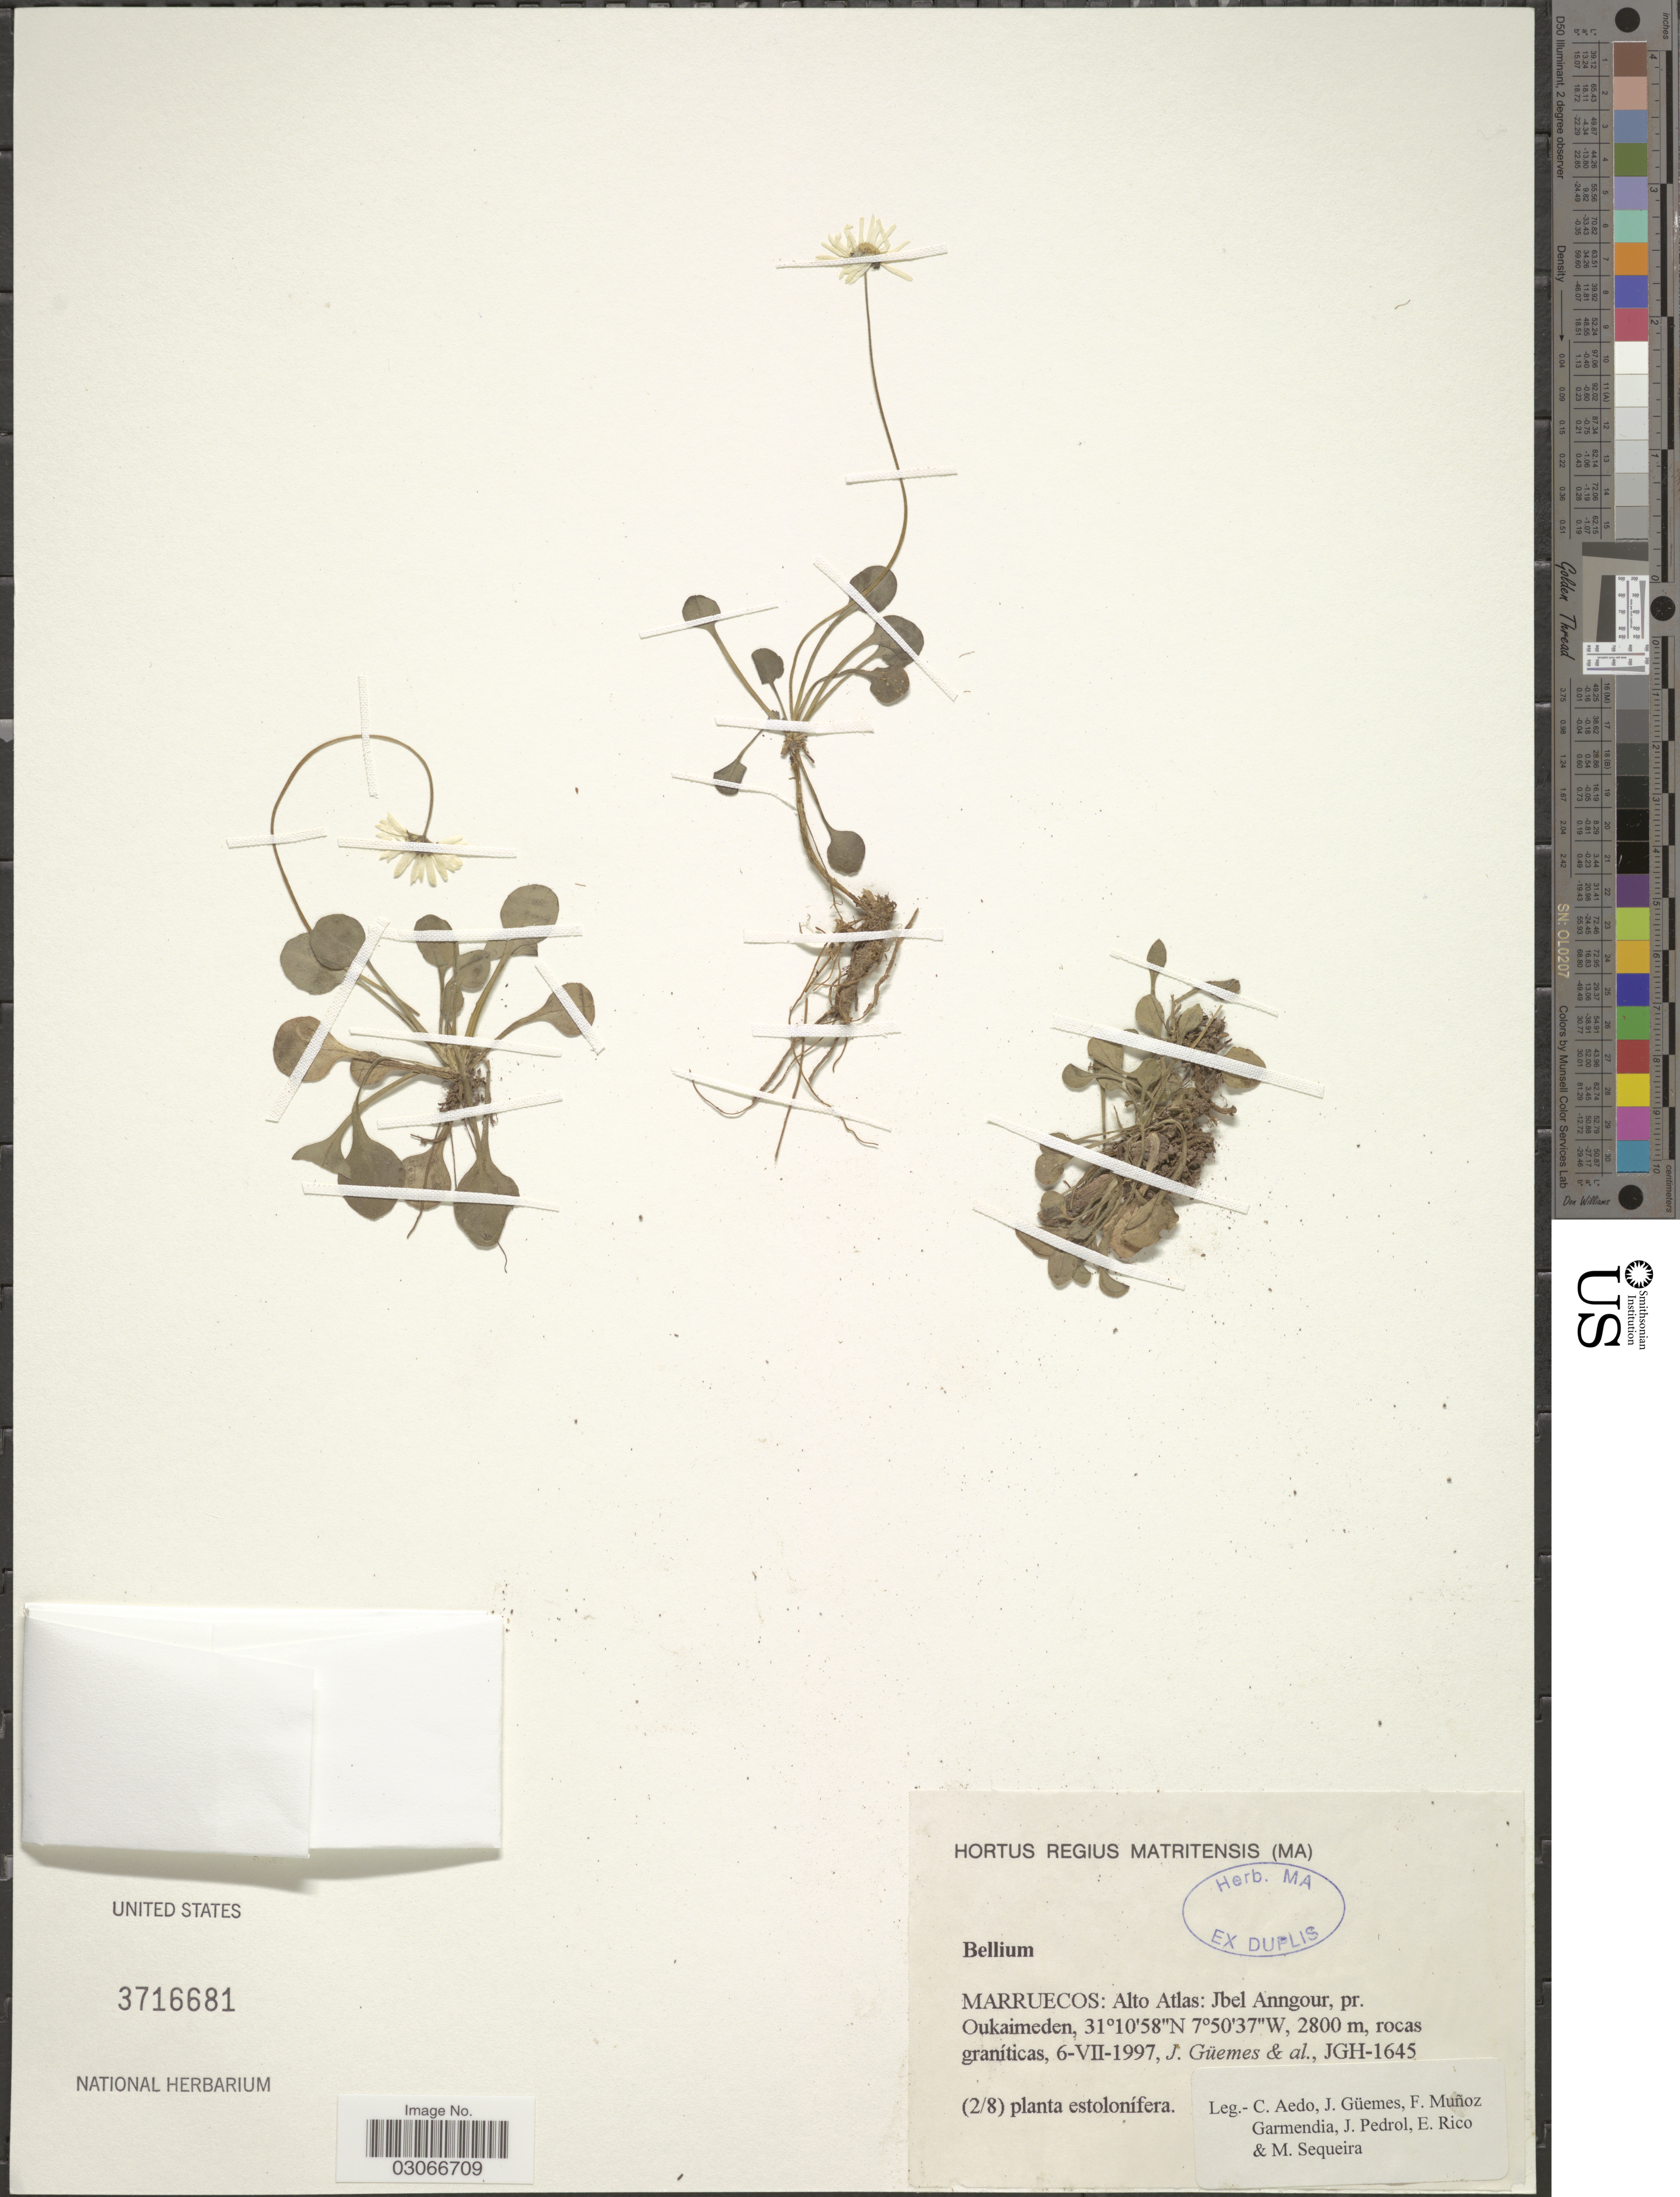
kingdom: Plantae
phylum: Tracheophyta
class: Magnoliopsida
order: Asterales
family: Asteraceae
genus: Bellium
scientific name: Bellium sp.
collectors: C. Aedo, J. Güemes, F. Muñoz Garmendia, J. Pedrol & et al.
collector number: JGH-1645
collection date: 1997-07-06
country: Morocco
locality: Marruecos: Alto Atlas: Jbel Anngour, pr. Oukaimeden.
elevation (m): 2800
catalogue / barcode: US 3716681